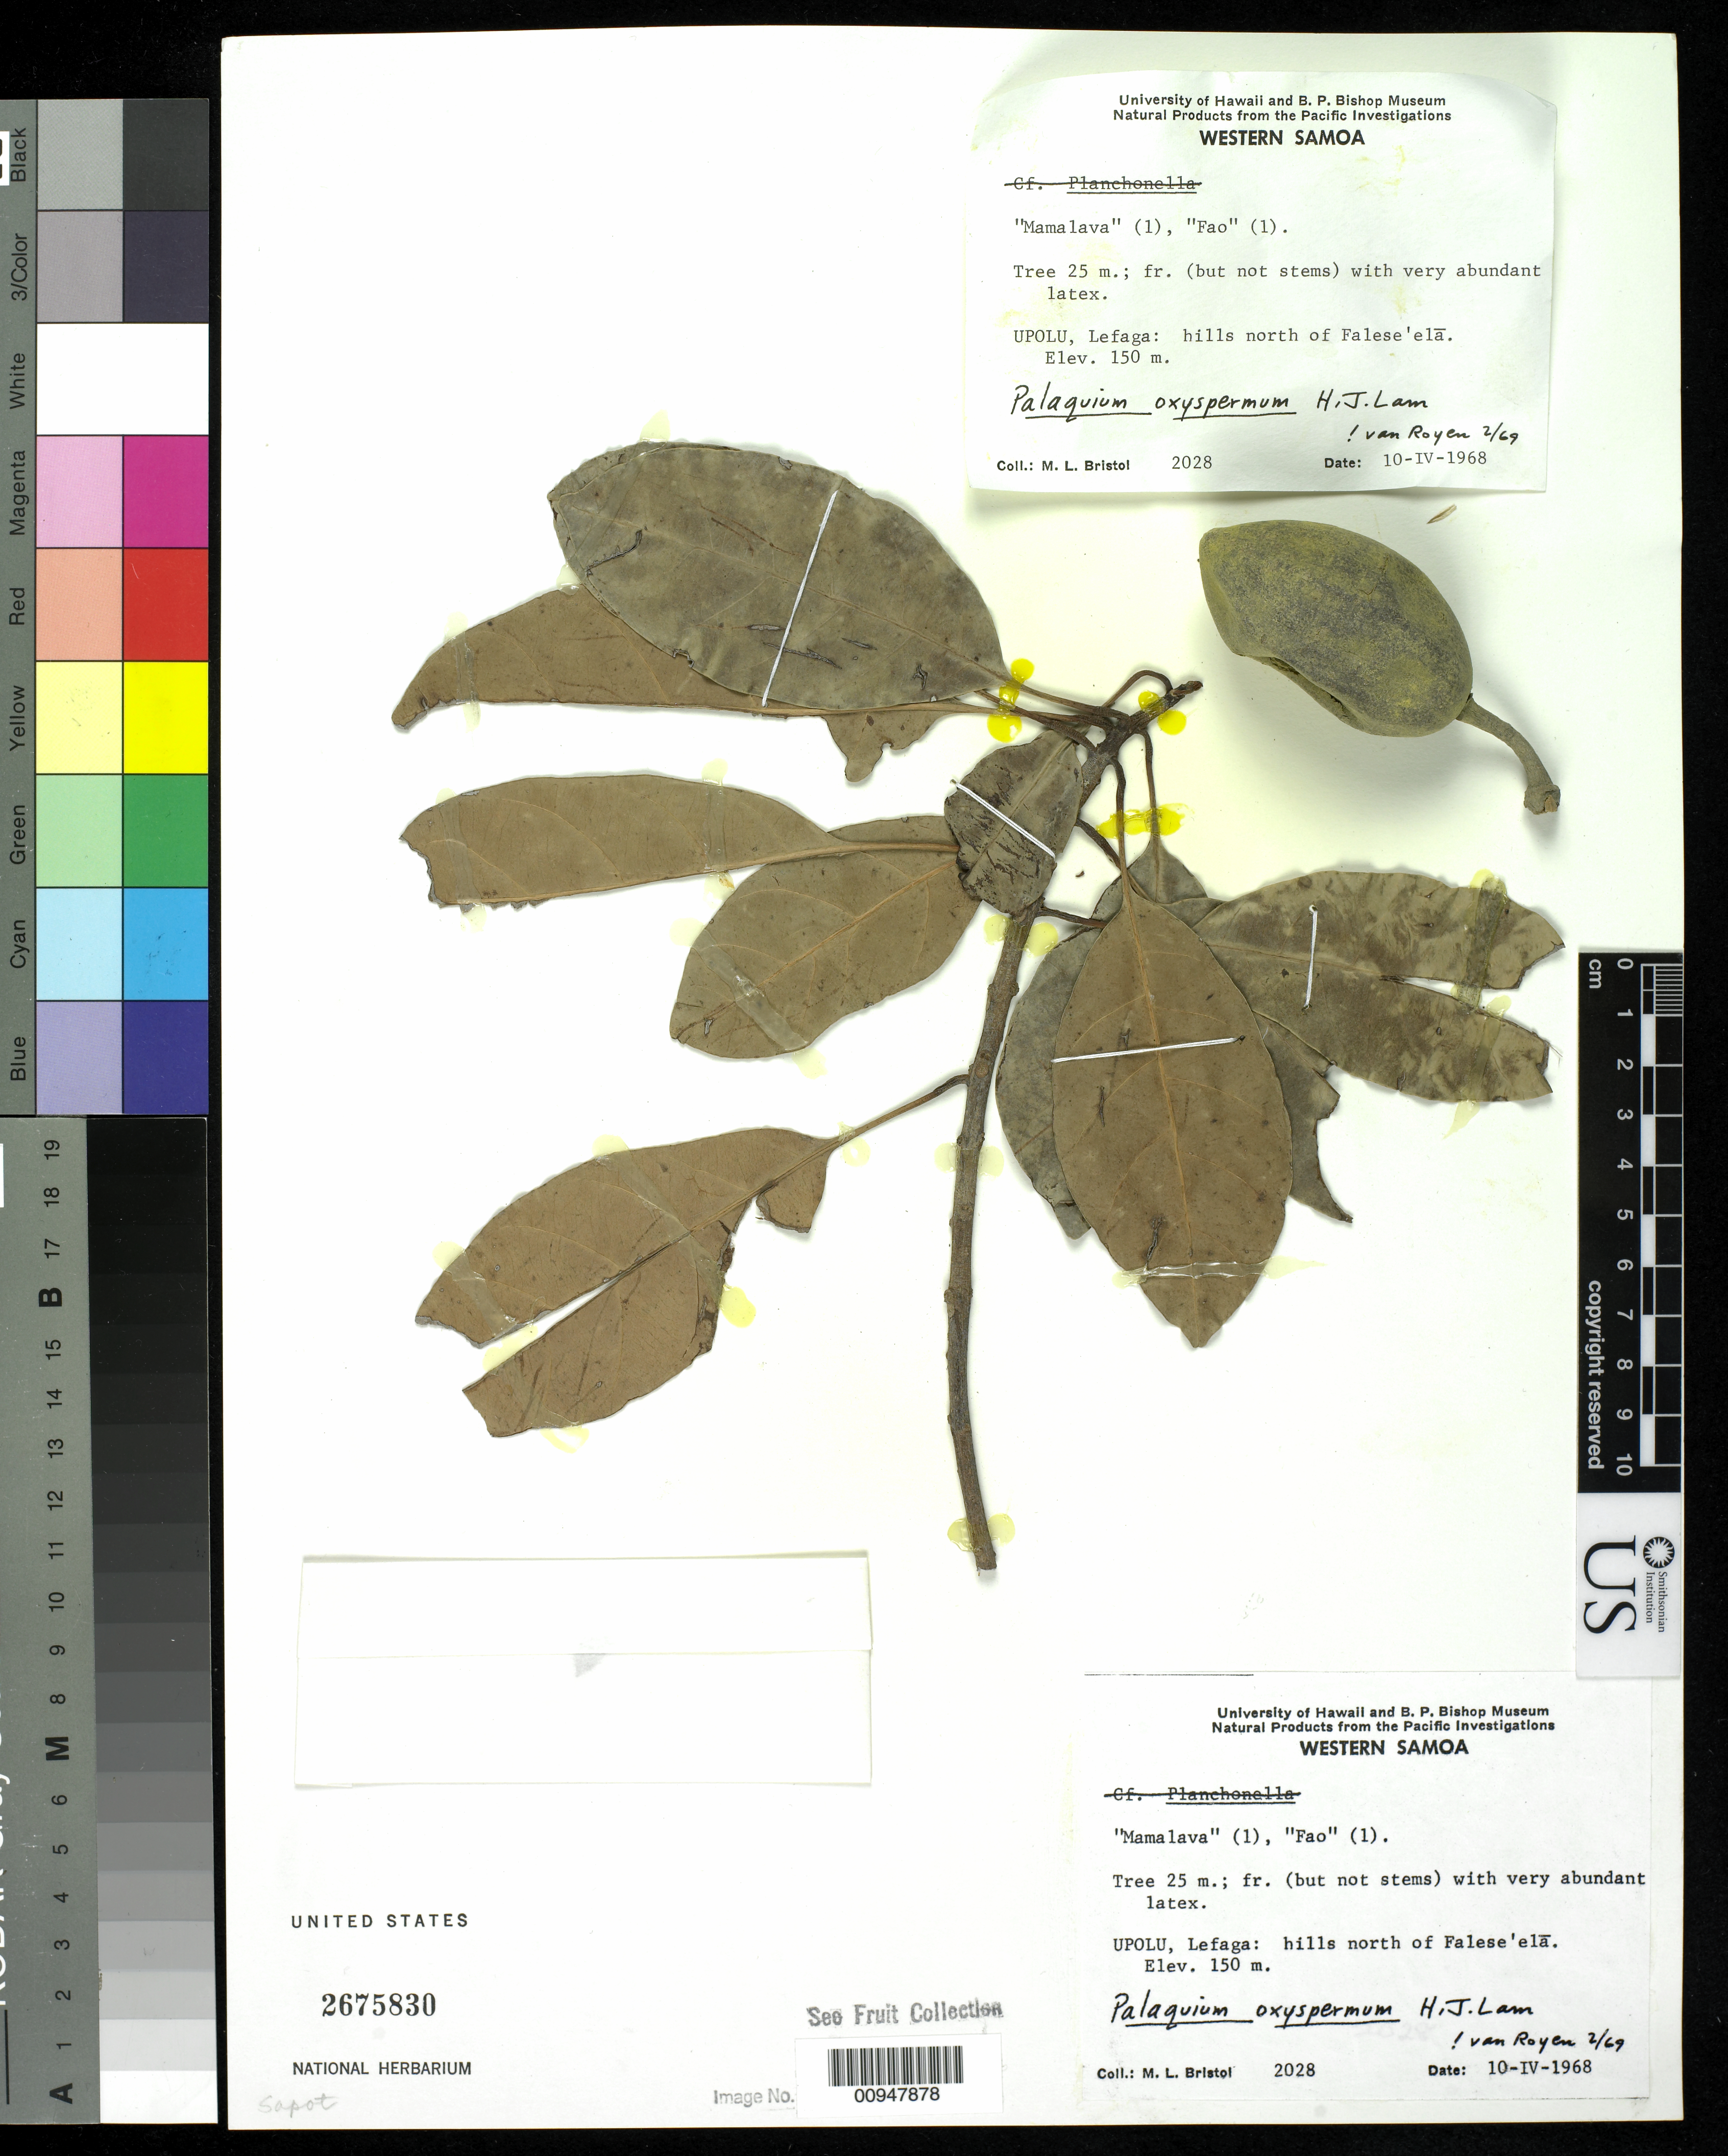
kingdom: Plantae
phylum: Tracheophyta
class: Magnoliopsida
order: Ericales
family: Sapotaceae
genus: Palaquium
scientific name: Palaquium oxyspermum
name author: H.J. Lam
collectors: M. L. Bristol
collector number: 2028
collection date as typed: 10 Apr 1968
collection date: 1968-04-10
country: Samoa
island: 'Upolu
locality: Lefaga: hills N. of Falese'ela. W. Samoa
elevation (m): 150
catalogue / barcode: US 2675830